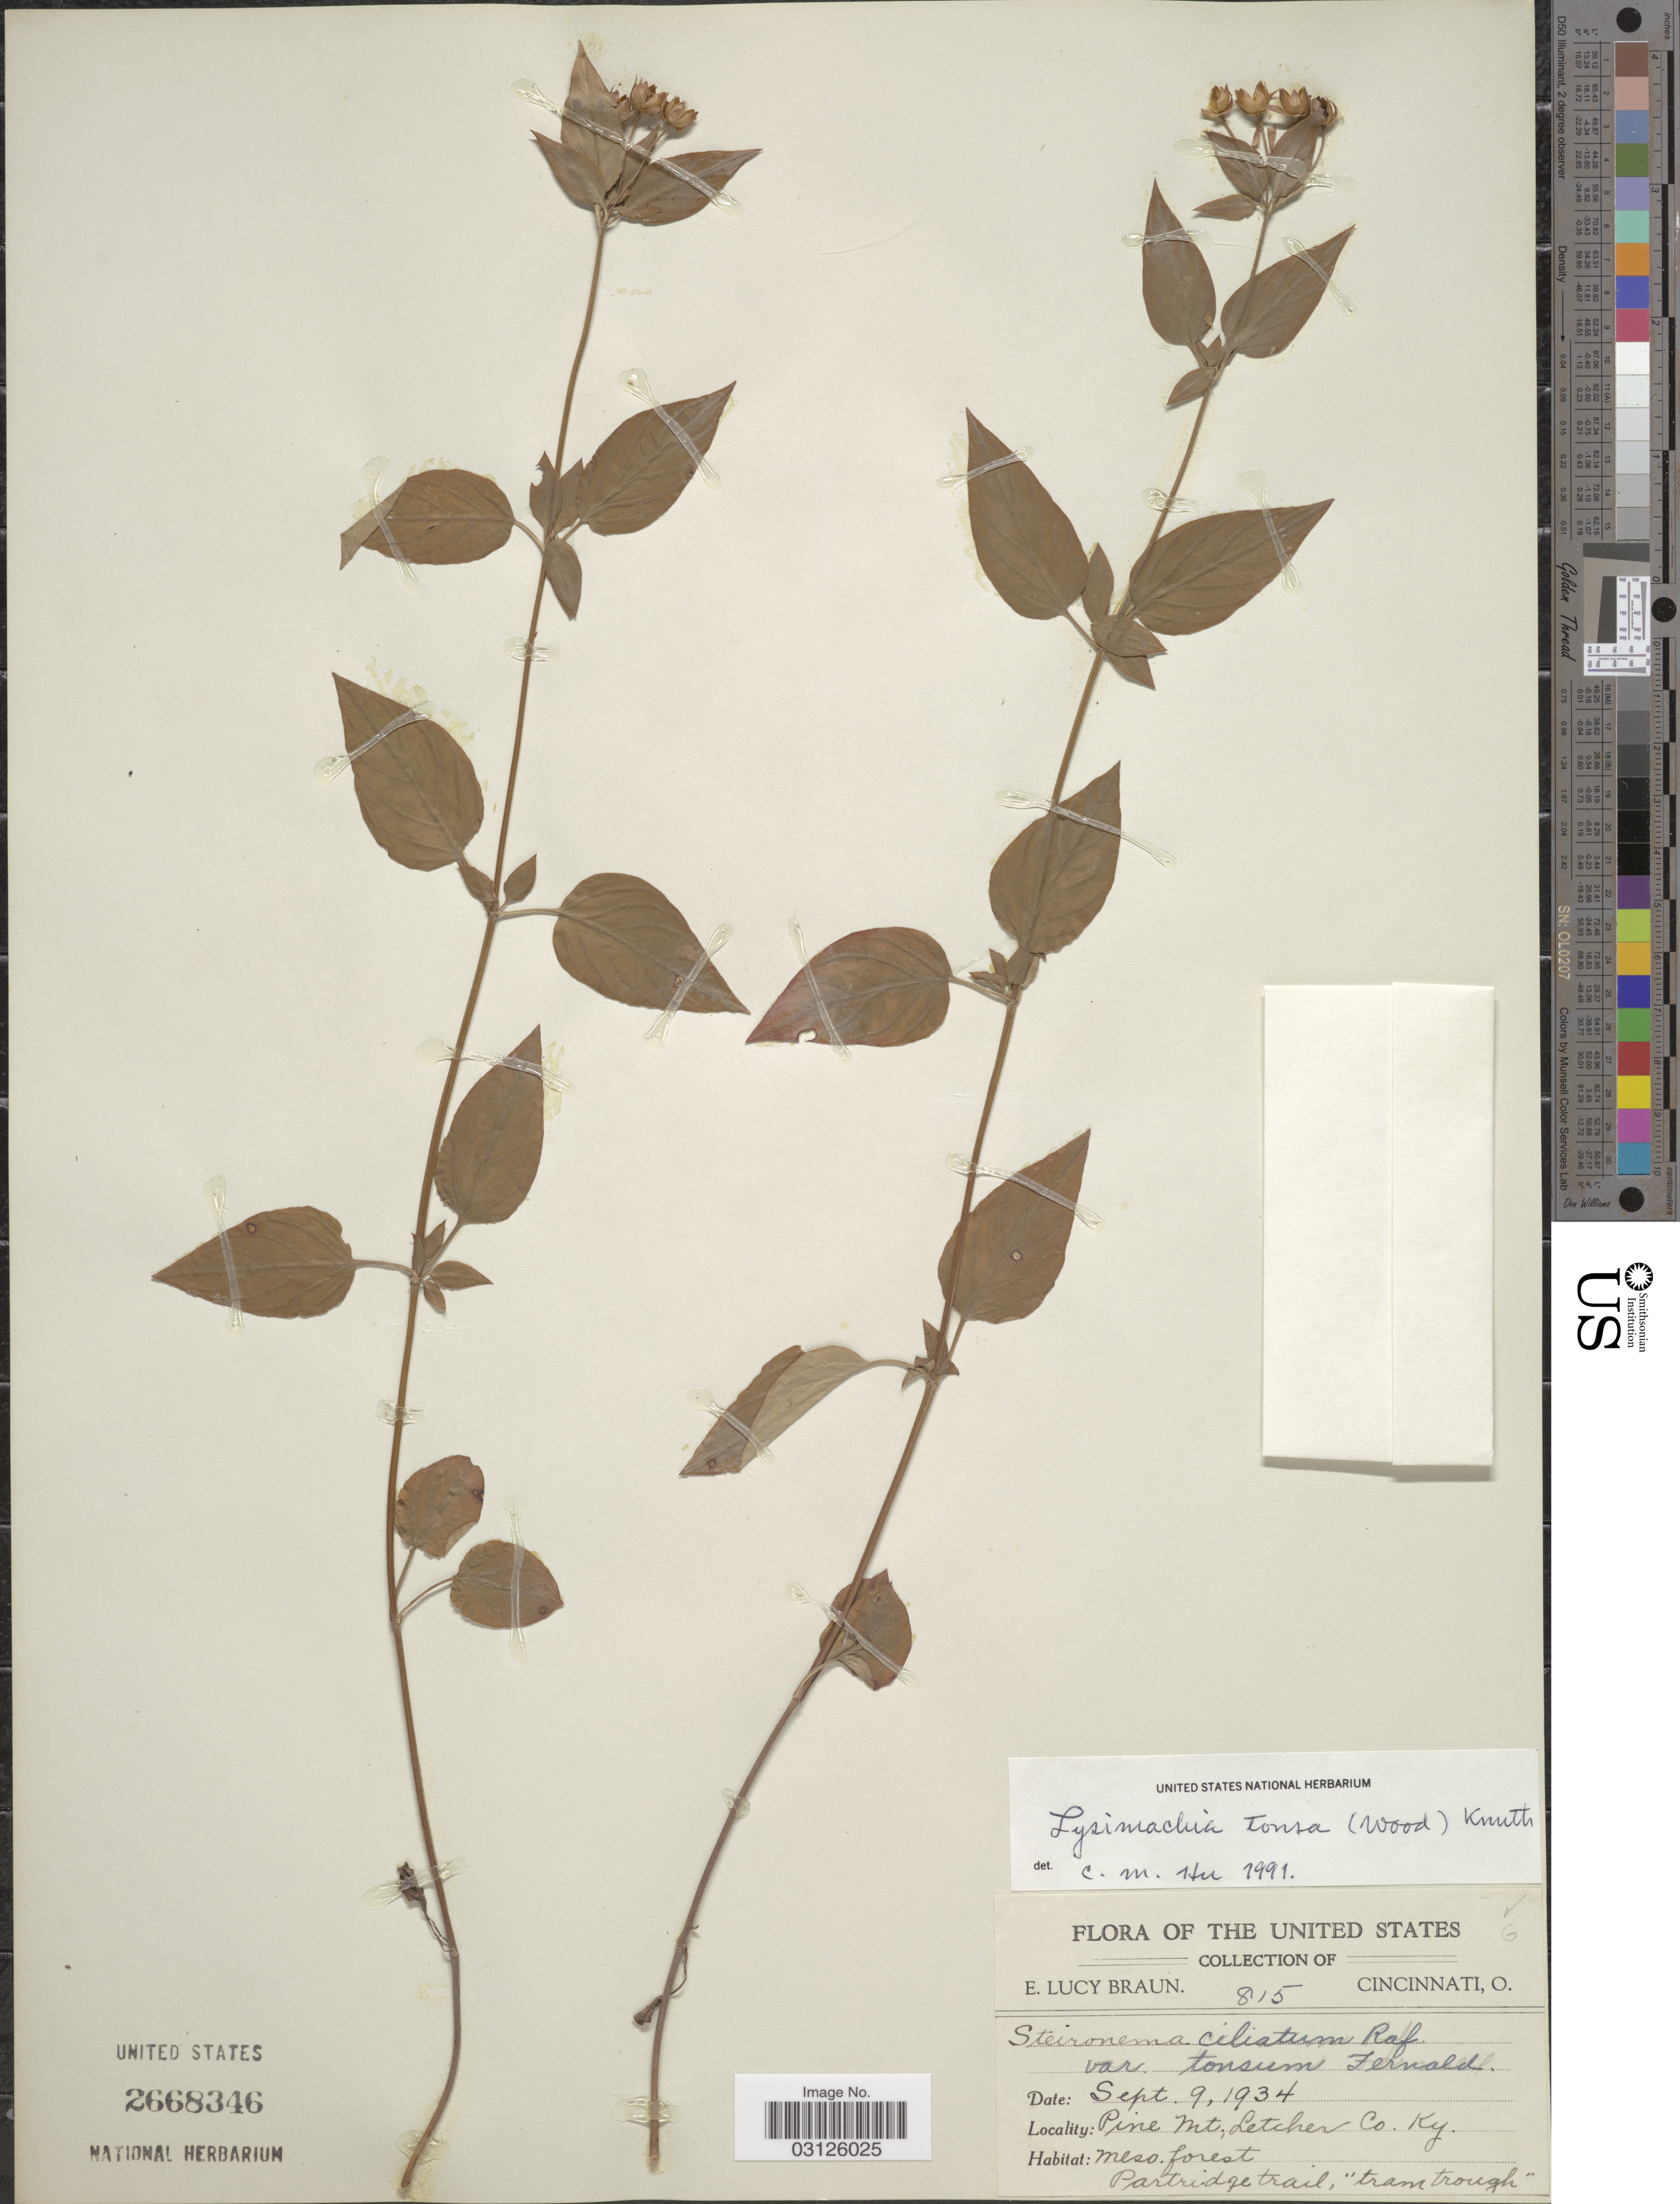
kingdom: Plantae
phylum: Tracheophyta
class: Magnoliopsida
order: Ericales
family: Primulaceae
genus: Lysimachia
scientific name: Lysimachia tonsa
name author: (Alph. Wood) Alph. Wood ex R. Knuth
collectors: E. L. Braun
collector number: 815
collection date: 1934-09-09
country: United States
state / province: Kentucky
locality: Pine Mt., Letcher Co.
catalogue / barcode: US 2668346